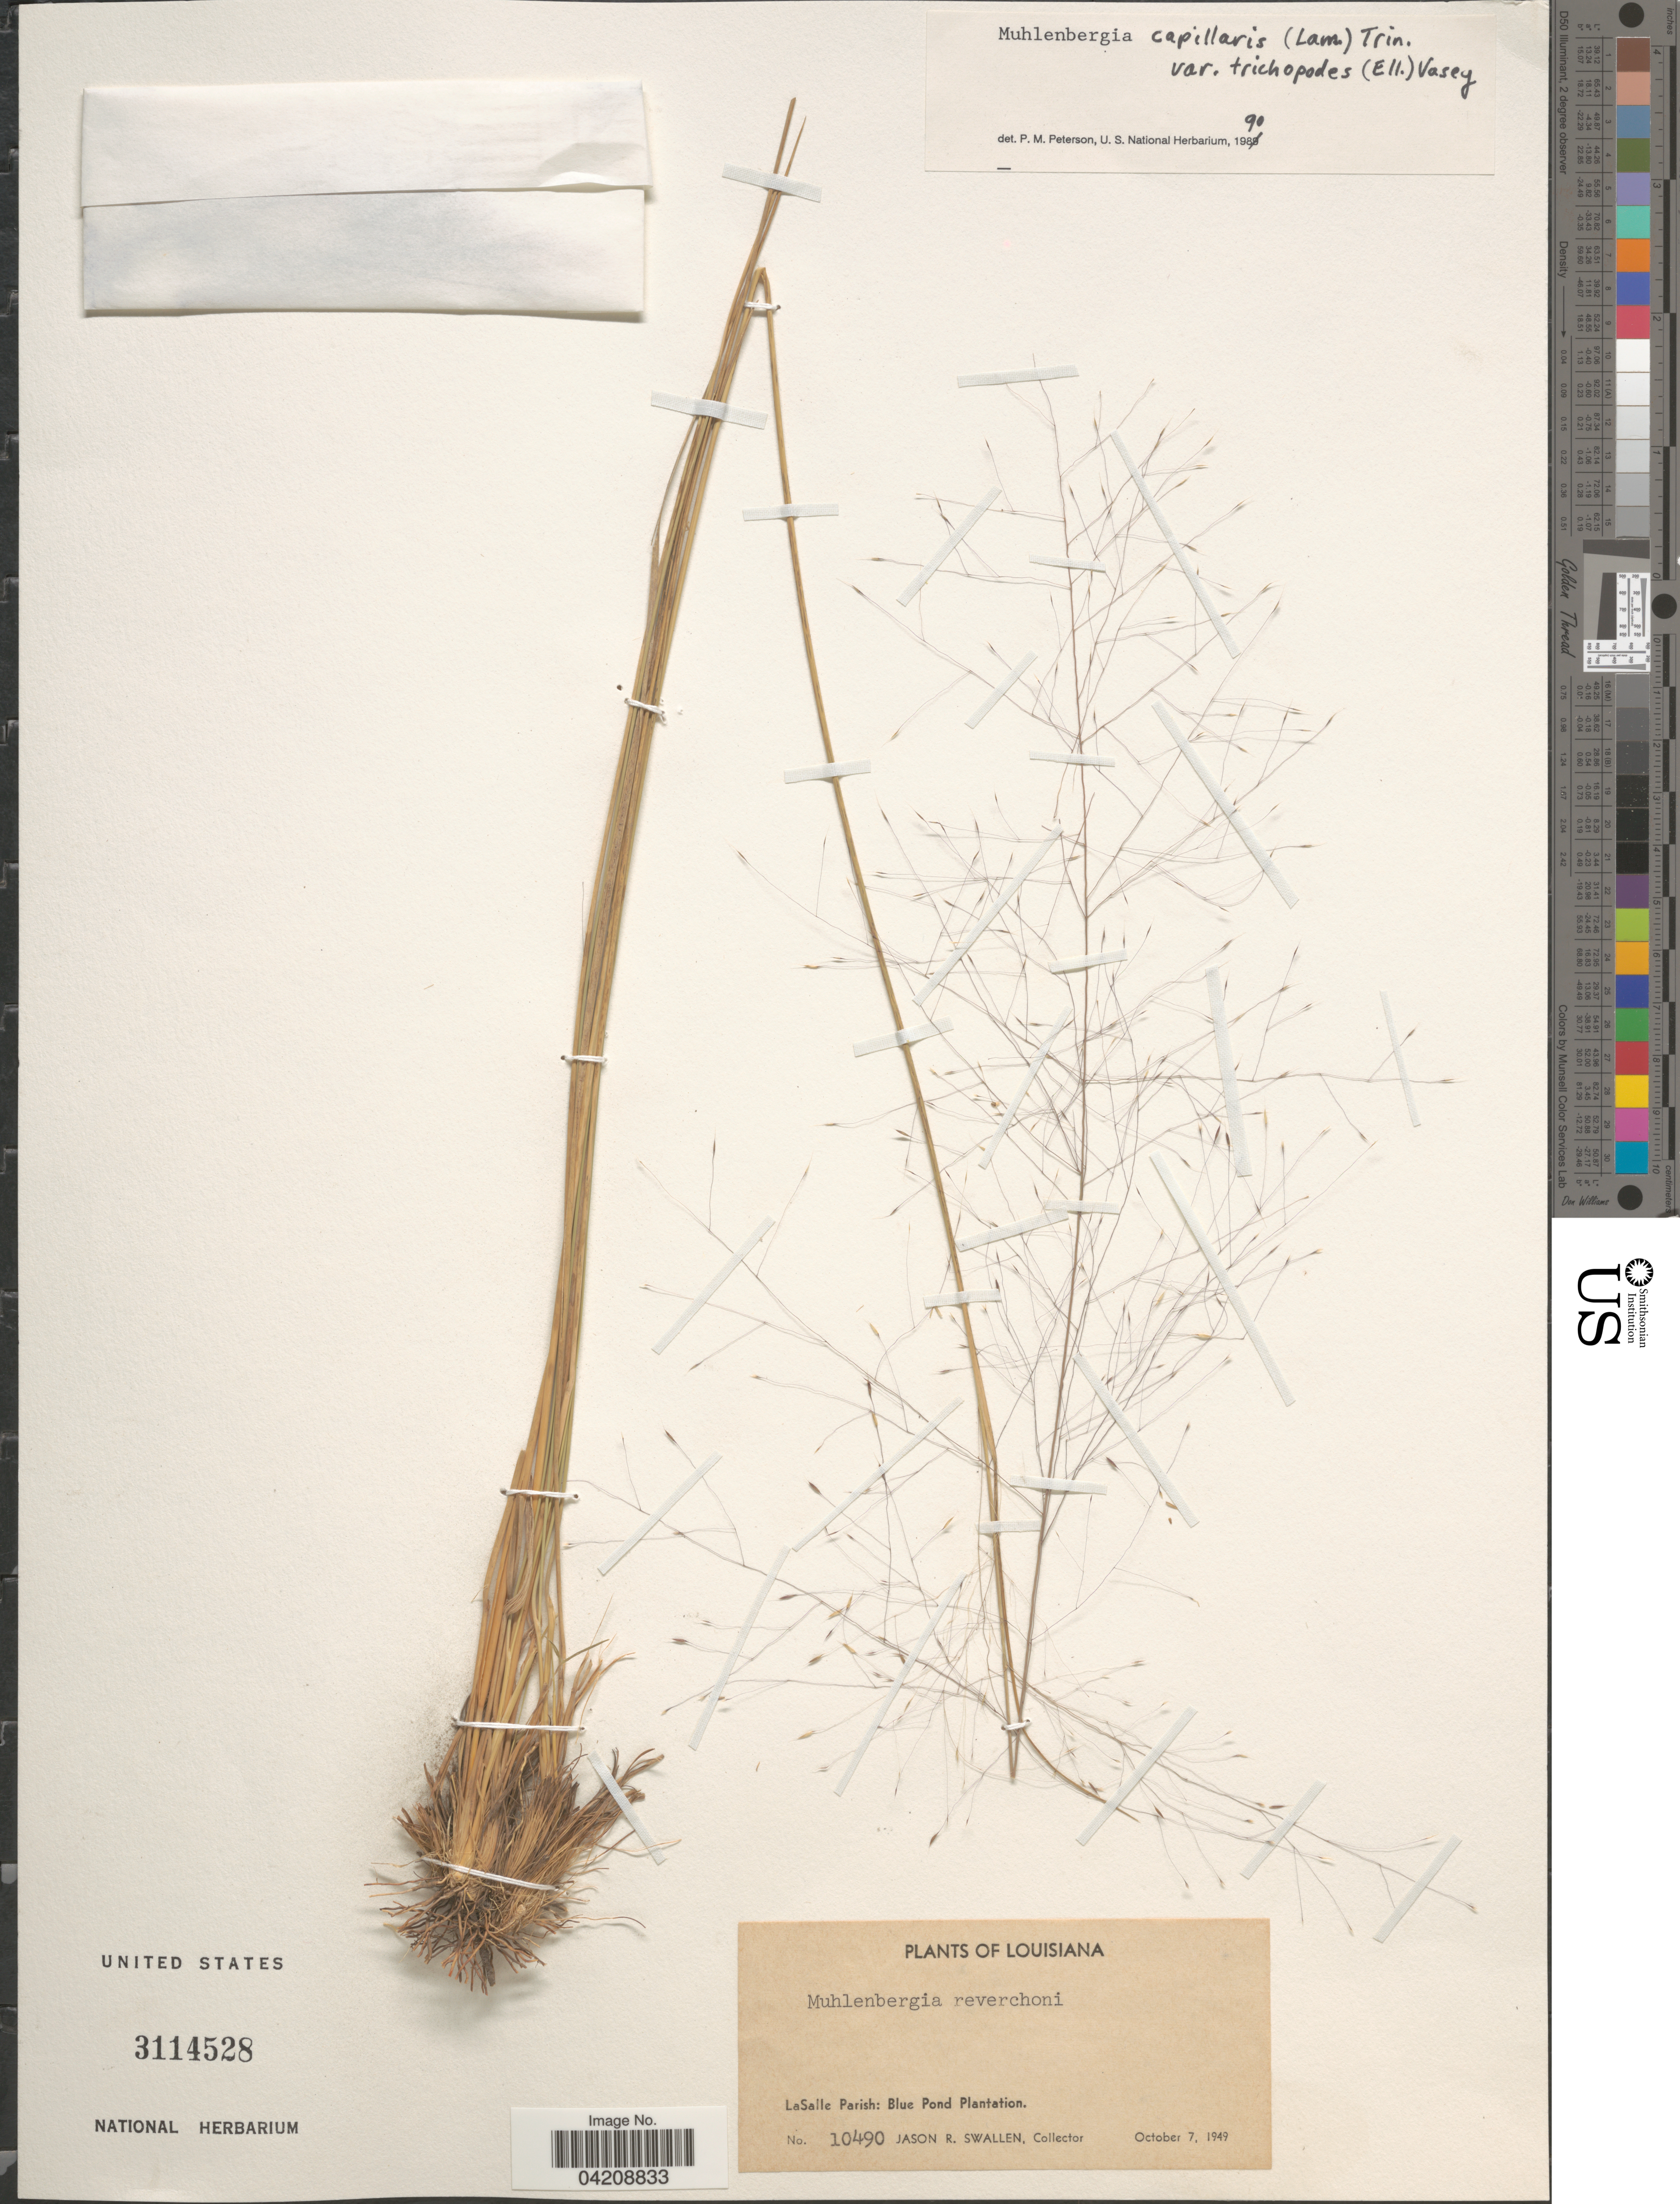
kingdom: Plantae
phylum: Tracheophyta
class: Liliopsida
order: Poales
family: Poaceae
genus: Muhlenbergia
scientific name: Muhlenbergia expansa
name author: Trin.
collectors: J. R. Swallen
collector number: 10490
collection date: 1949-10-07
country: United States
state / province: Louisiana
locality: LaSalle Parish: Blue Pond Plantation.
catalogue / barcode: US 3114528